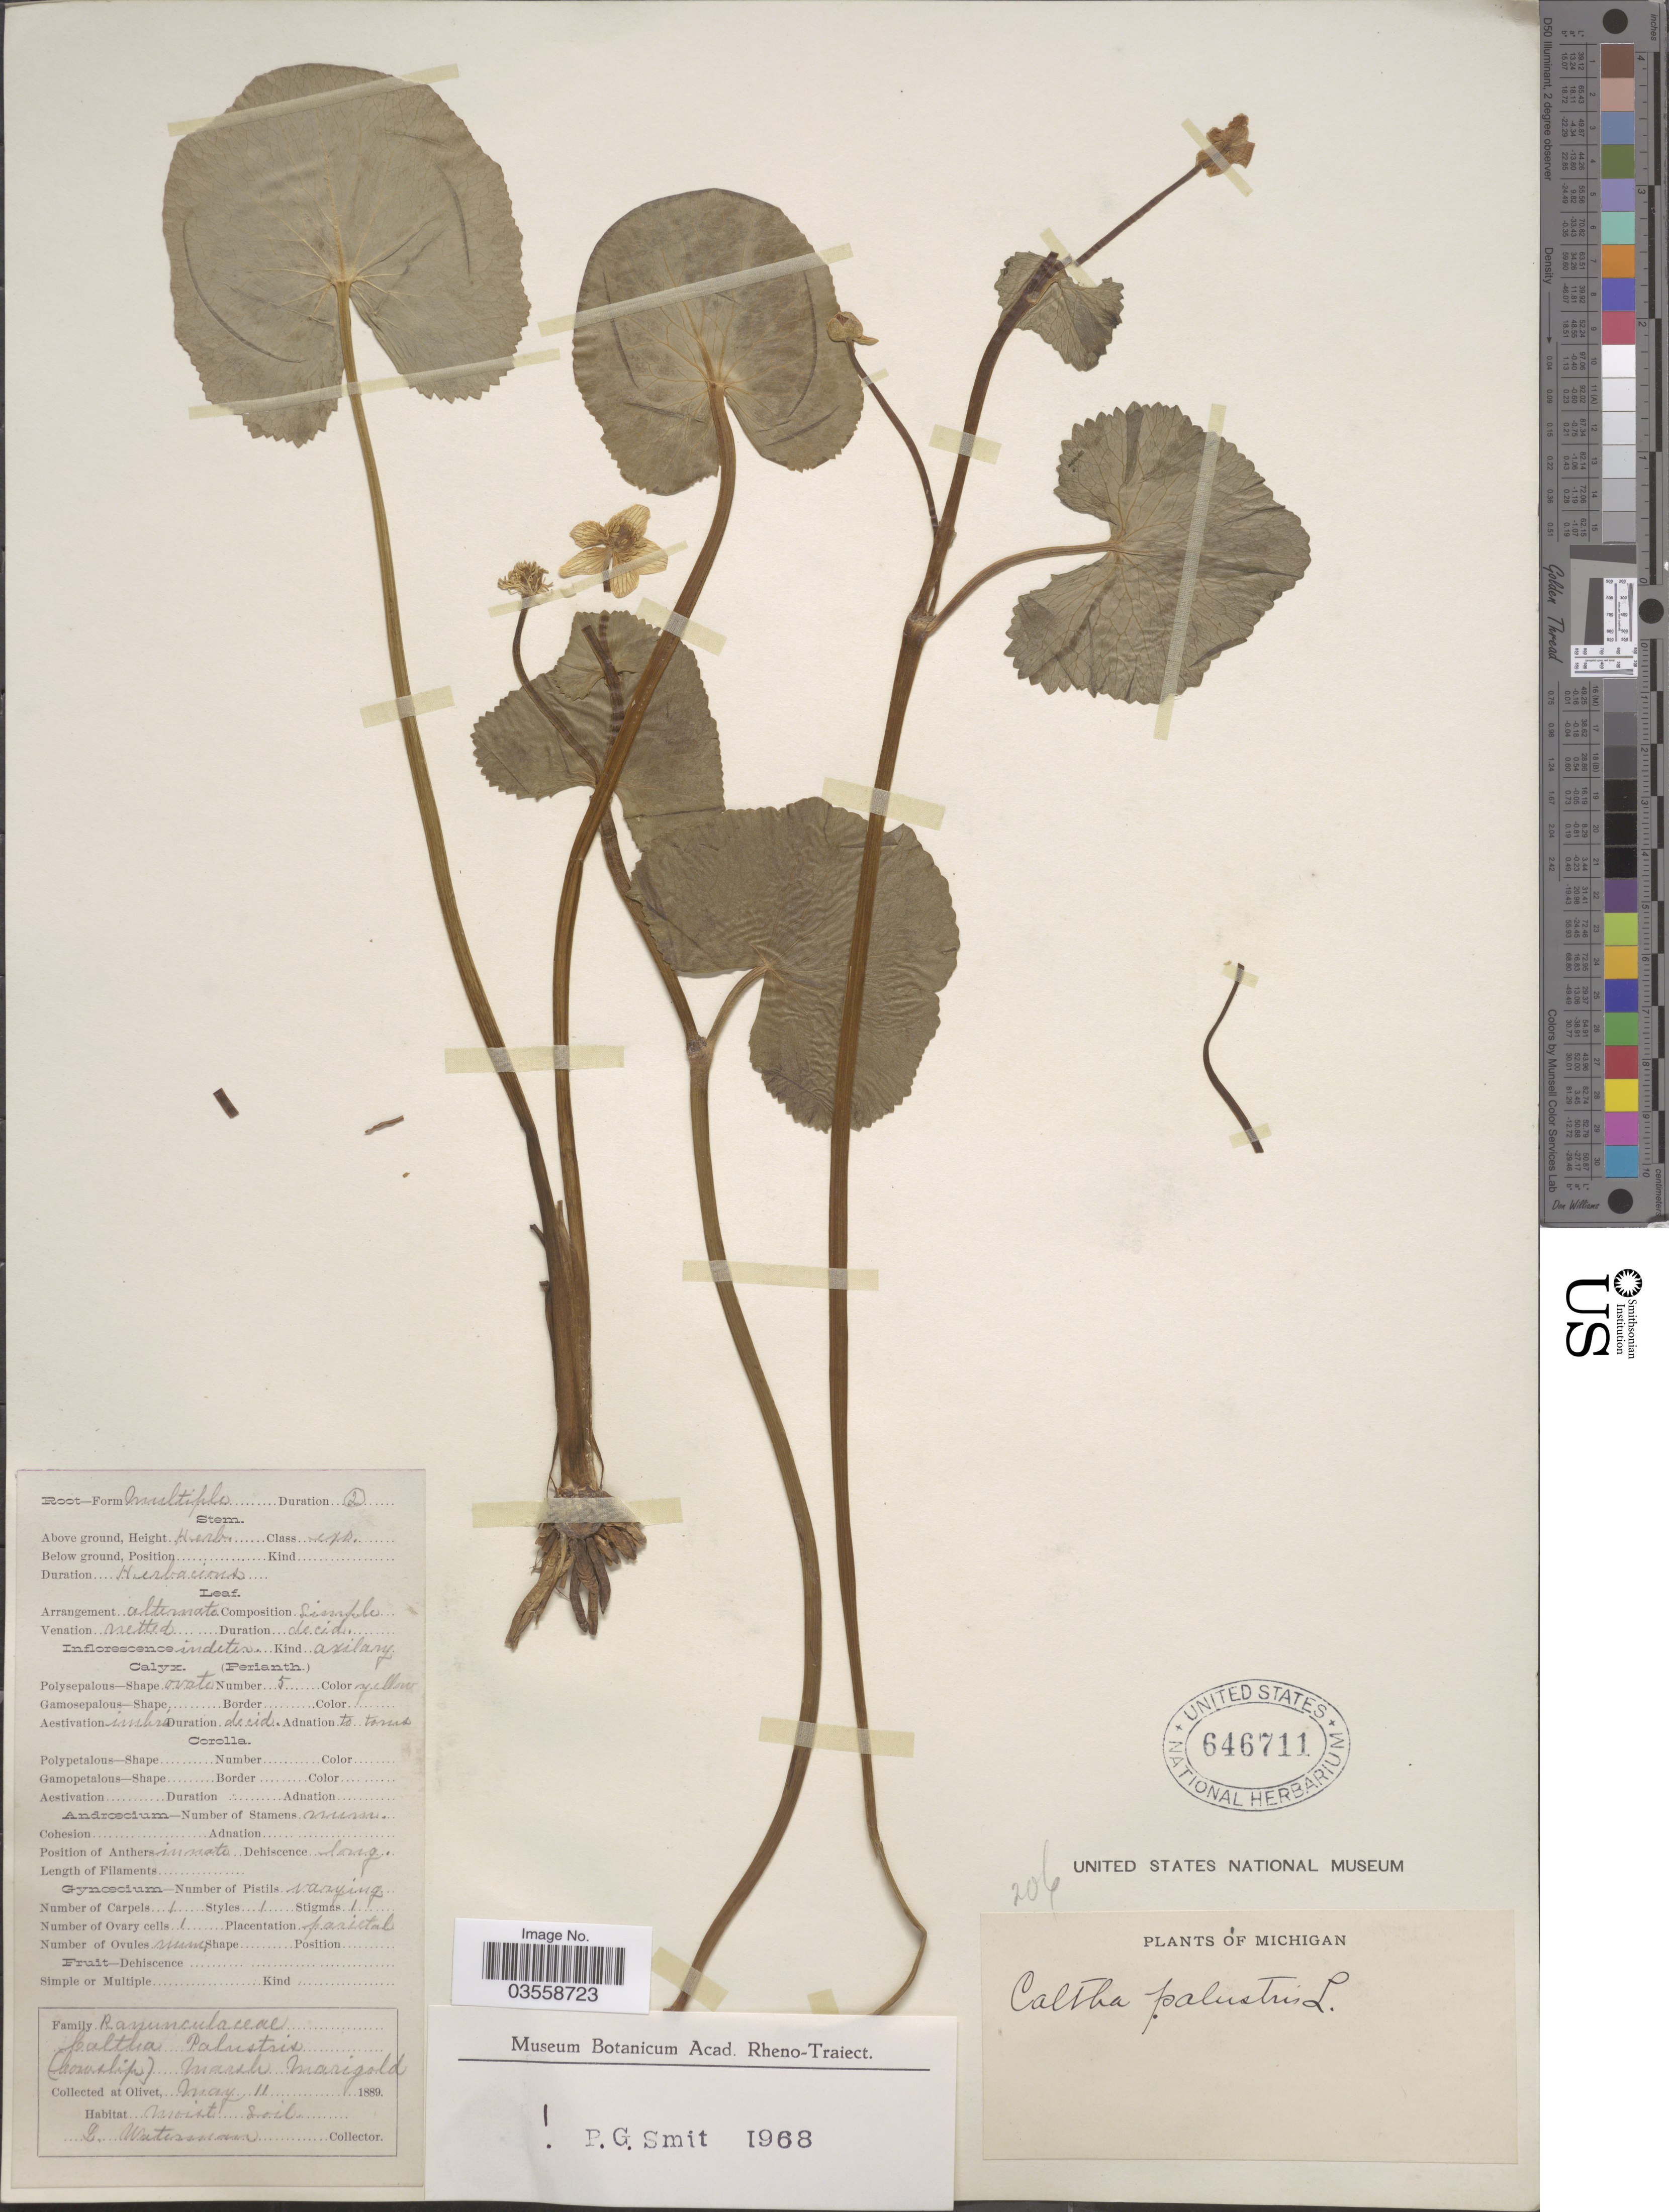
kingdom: Plantae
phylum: Tracheophyta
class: Magnoliopsida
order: Ranunculales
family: Ranunculaceae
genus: Caltha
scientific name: Caltha palustris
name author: L.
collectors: L. Waterman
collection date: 1889-05-11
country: United States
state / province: Michigan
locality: Olivet. Marigold [unsure placement]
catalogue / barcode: US 646711